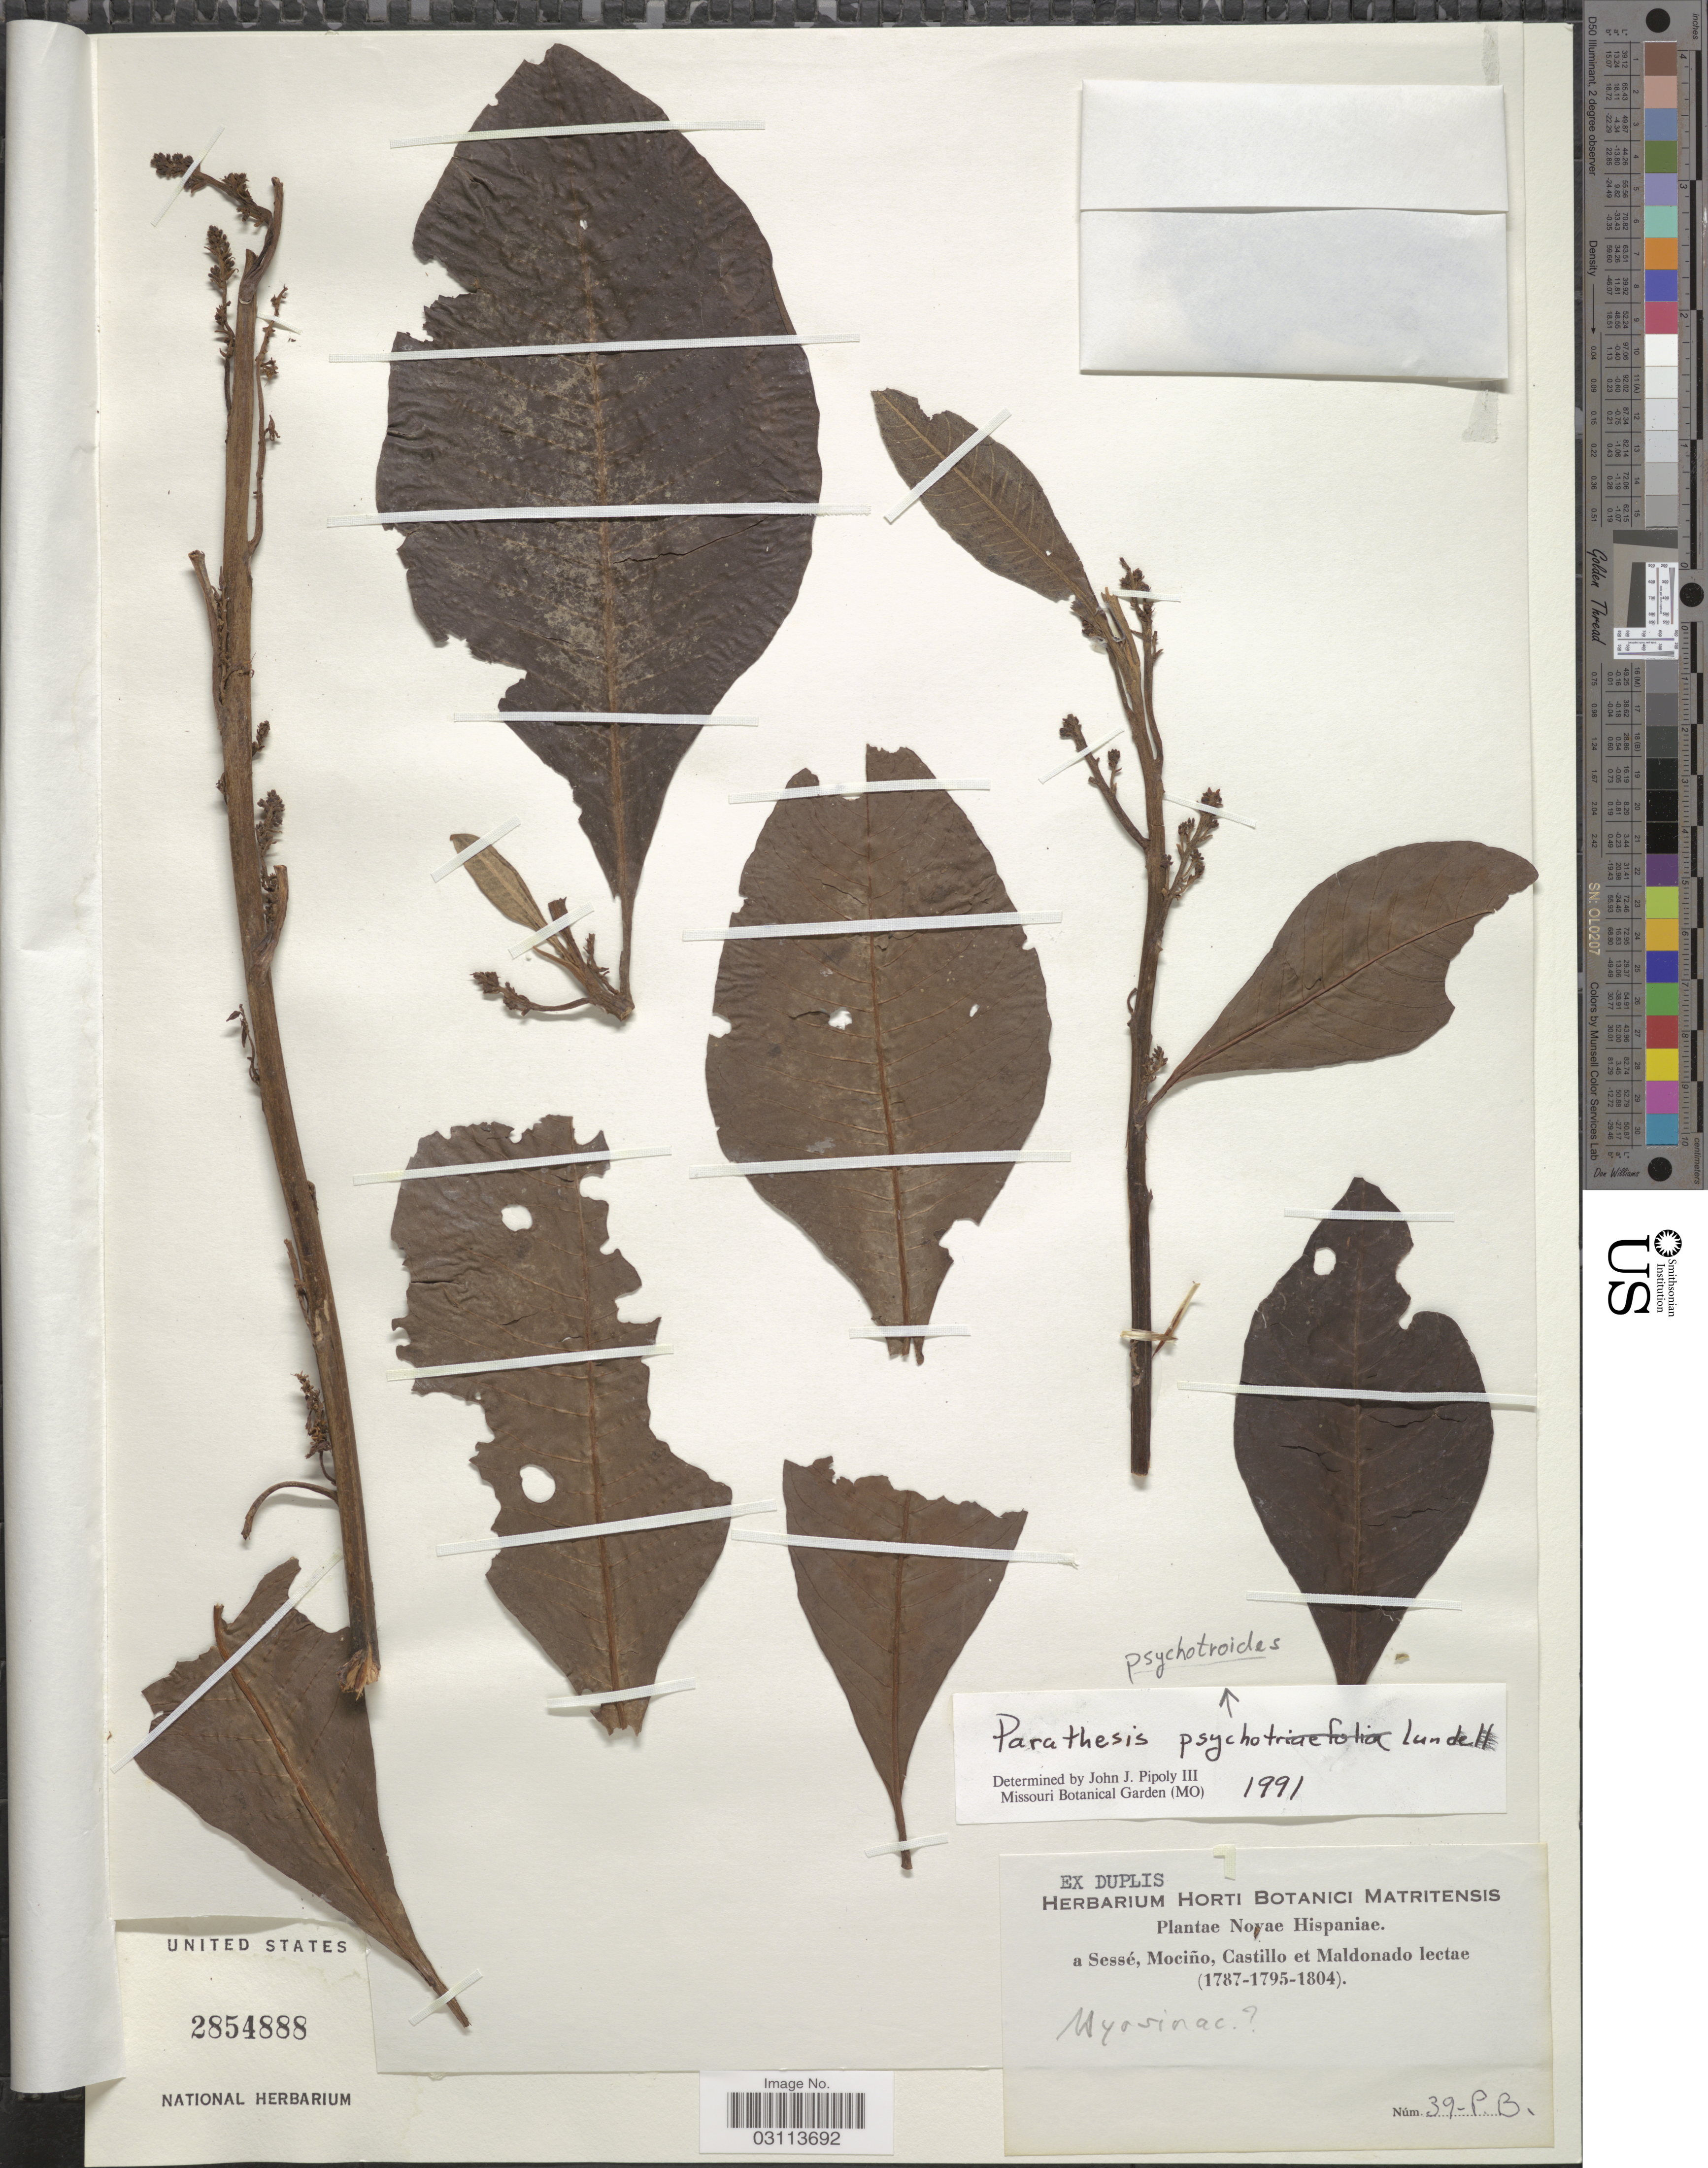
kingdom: Plantae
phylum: Tracheophyta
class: Magnoliopsida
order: Ericales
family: Primulaceae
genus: Parathesis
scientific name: Parathesis psychotrioides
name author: Lundell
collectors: Sessé, --, Mociño, Castillo, -- & Maldonado, --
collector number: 39-P.B.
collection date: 1787/1804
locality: Novae Hispaniae.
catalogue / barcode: US 2854888